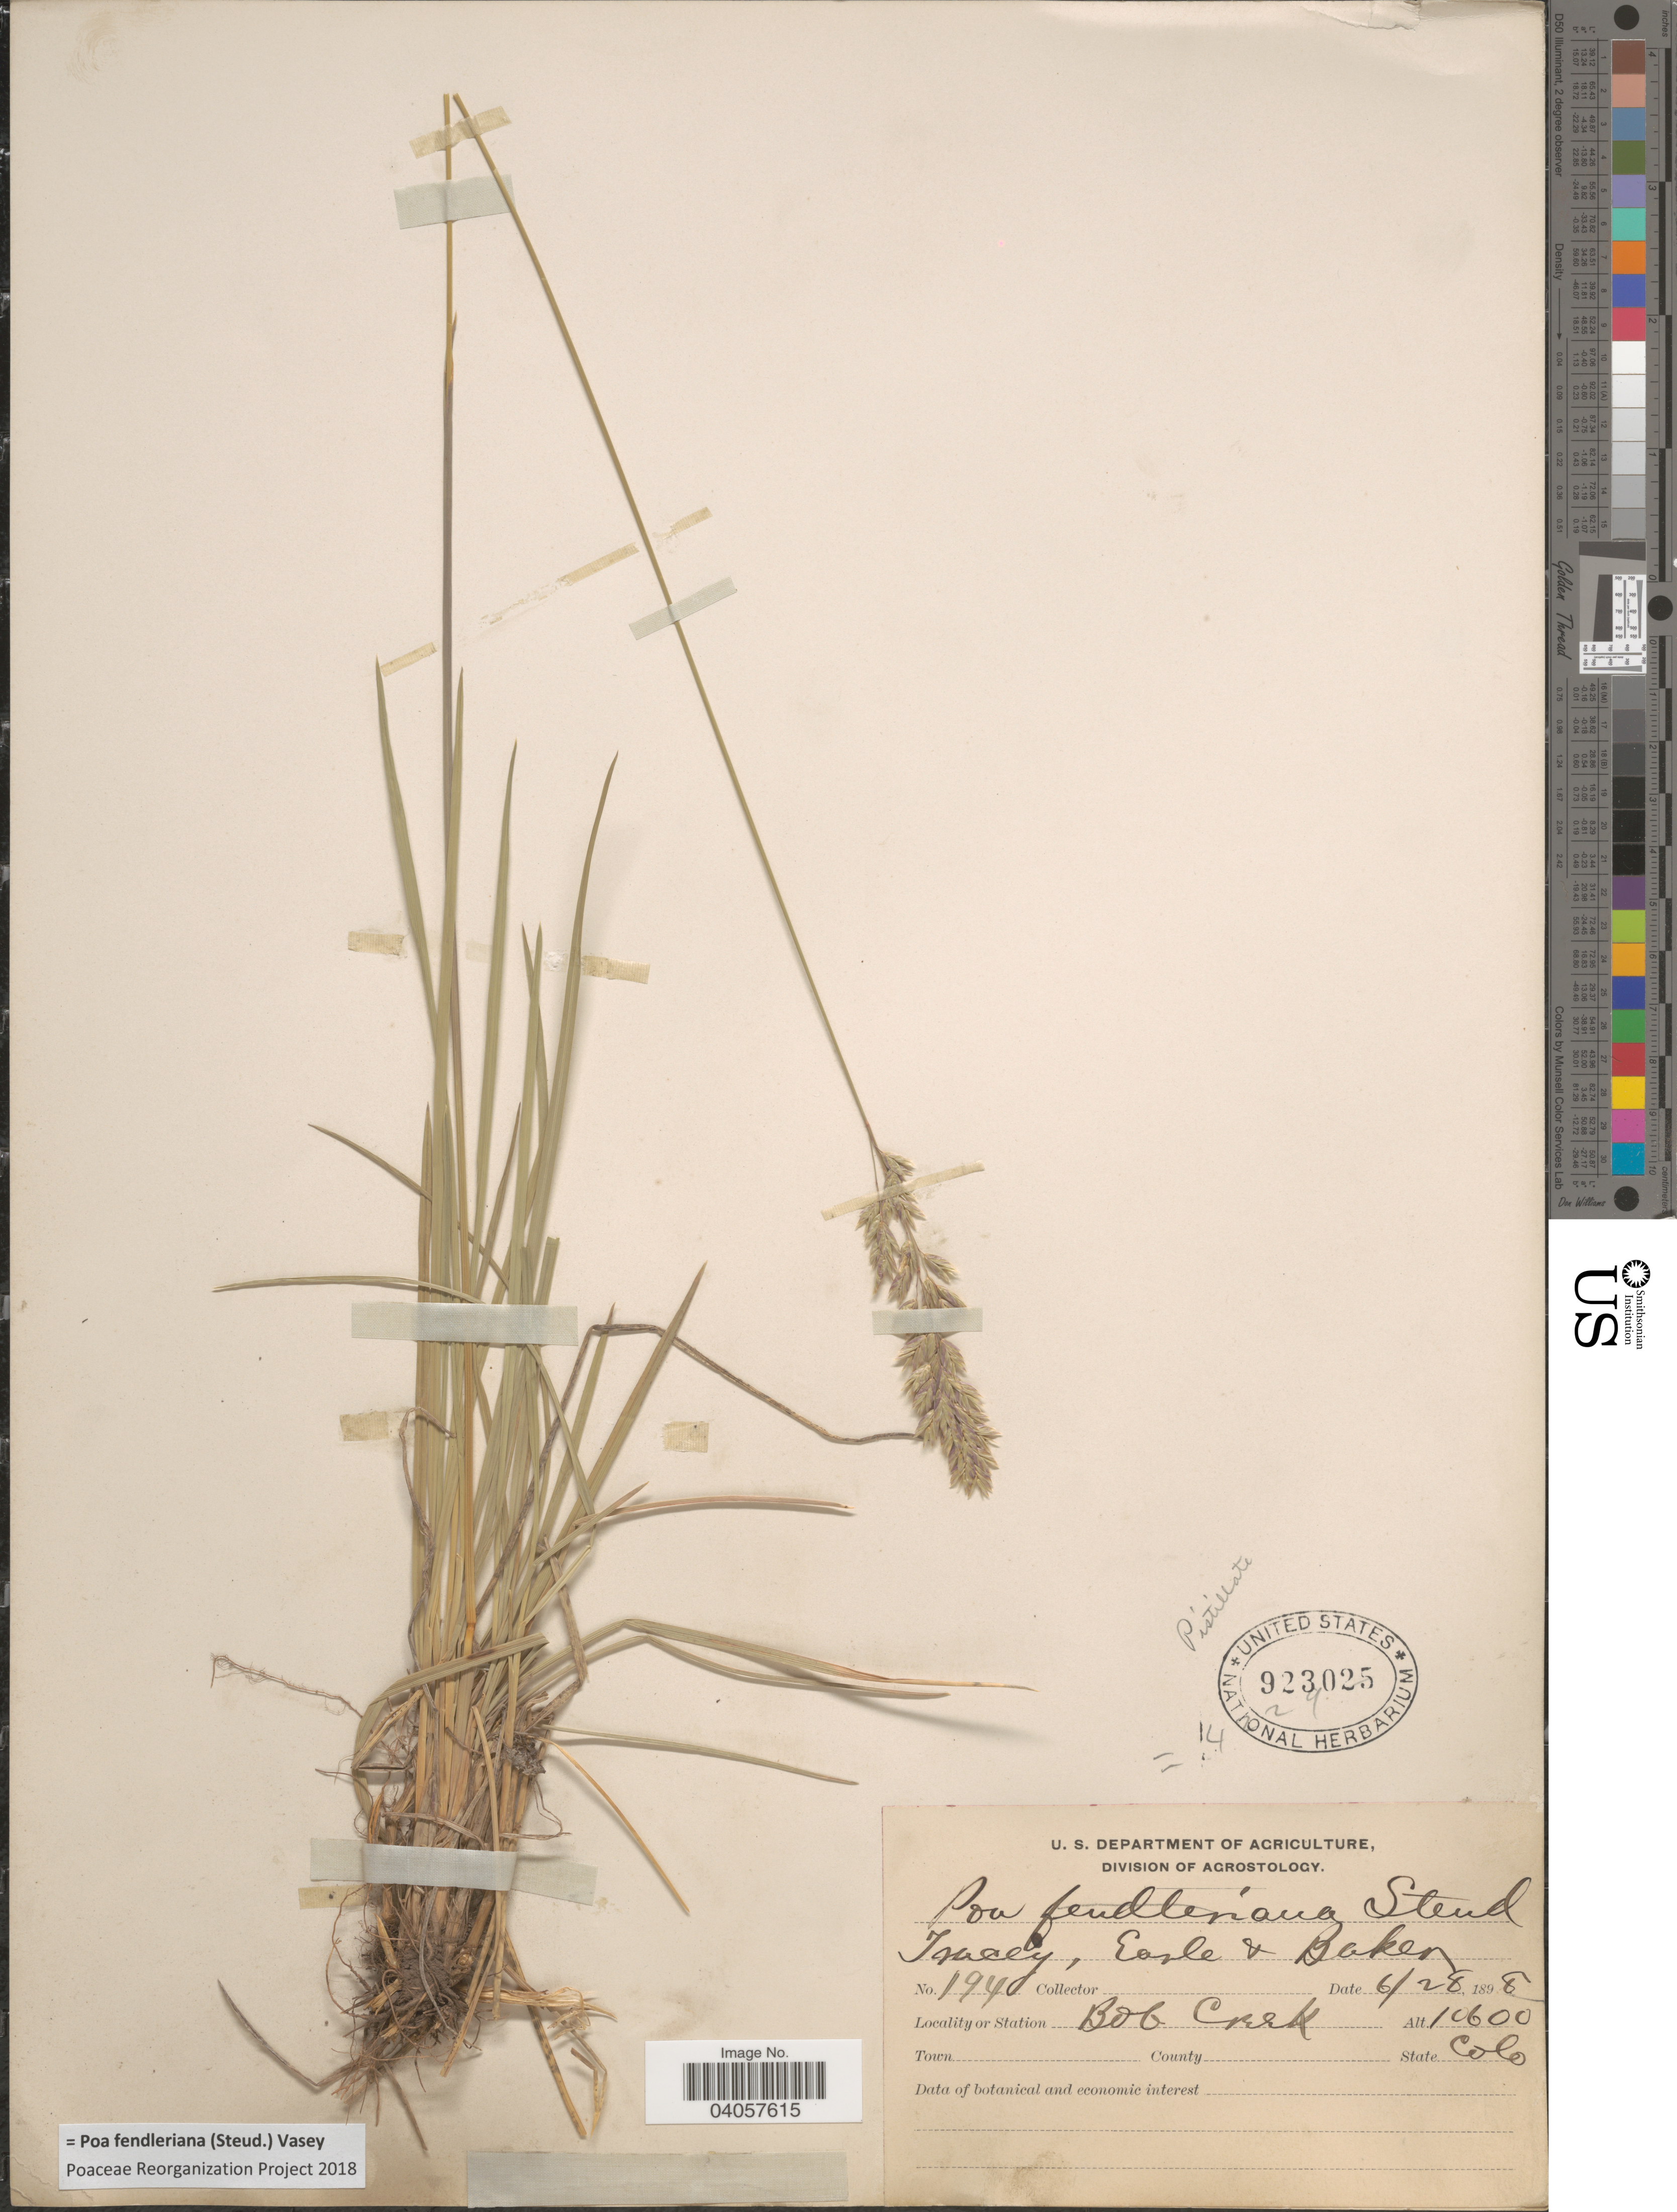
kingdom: Plantae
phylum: Tracheophyta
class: Liliopsida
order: Poales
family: Poaceae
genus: Poa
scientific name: Poa fendleriana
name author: (Steud.) Vasey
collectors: Tracey, -. Earle & -- Baker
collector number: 194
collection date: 1898-06-28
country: United States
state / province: Colorado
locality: Station Bob Creek.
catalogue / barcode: US 923025